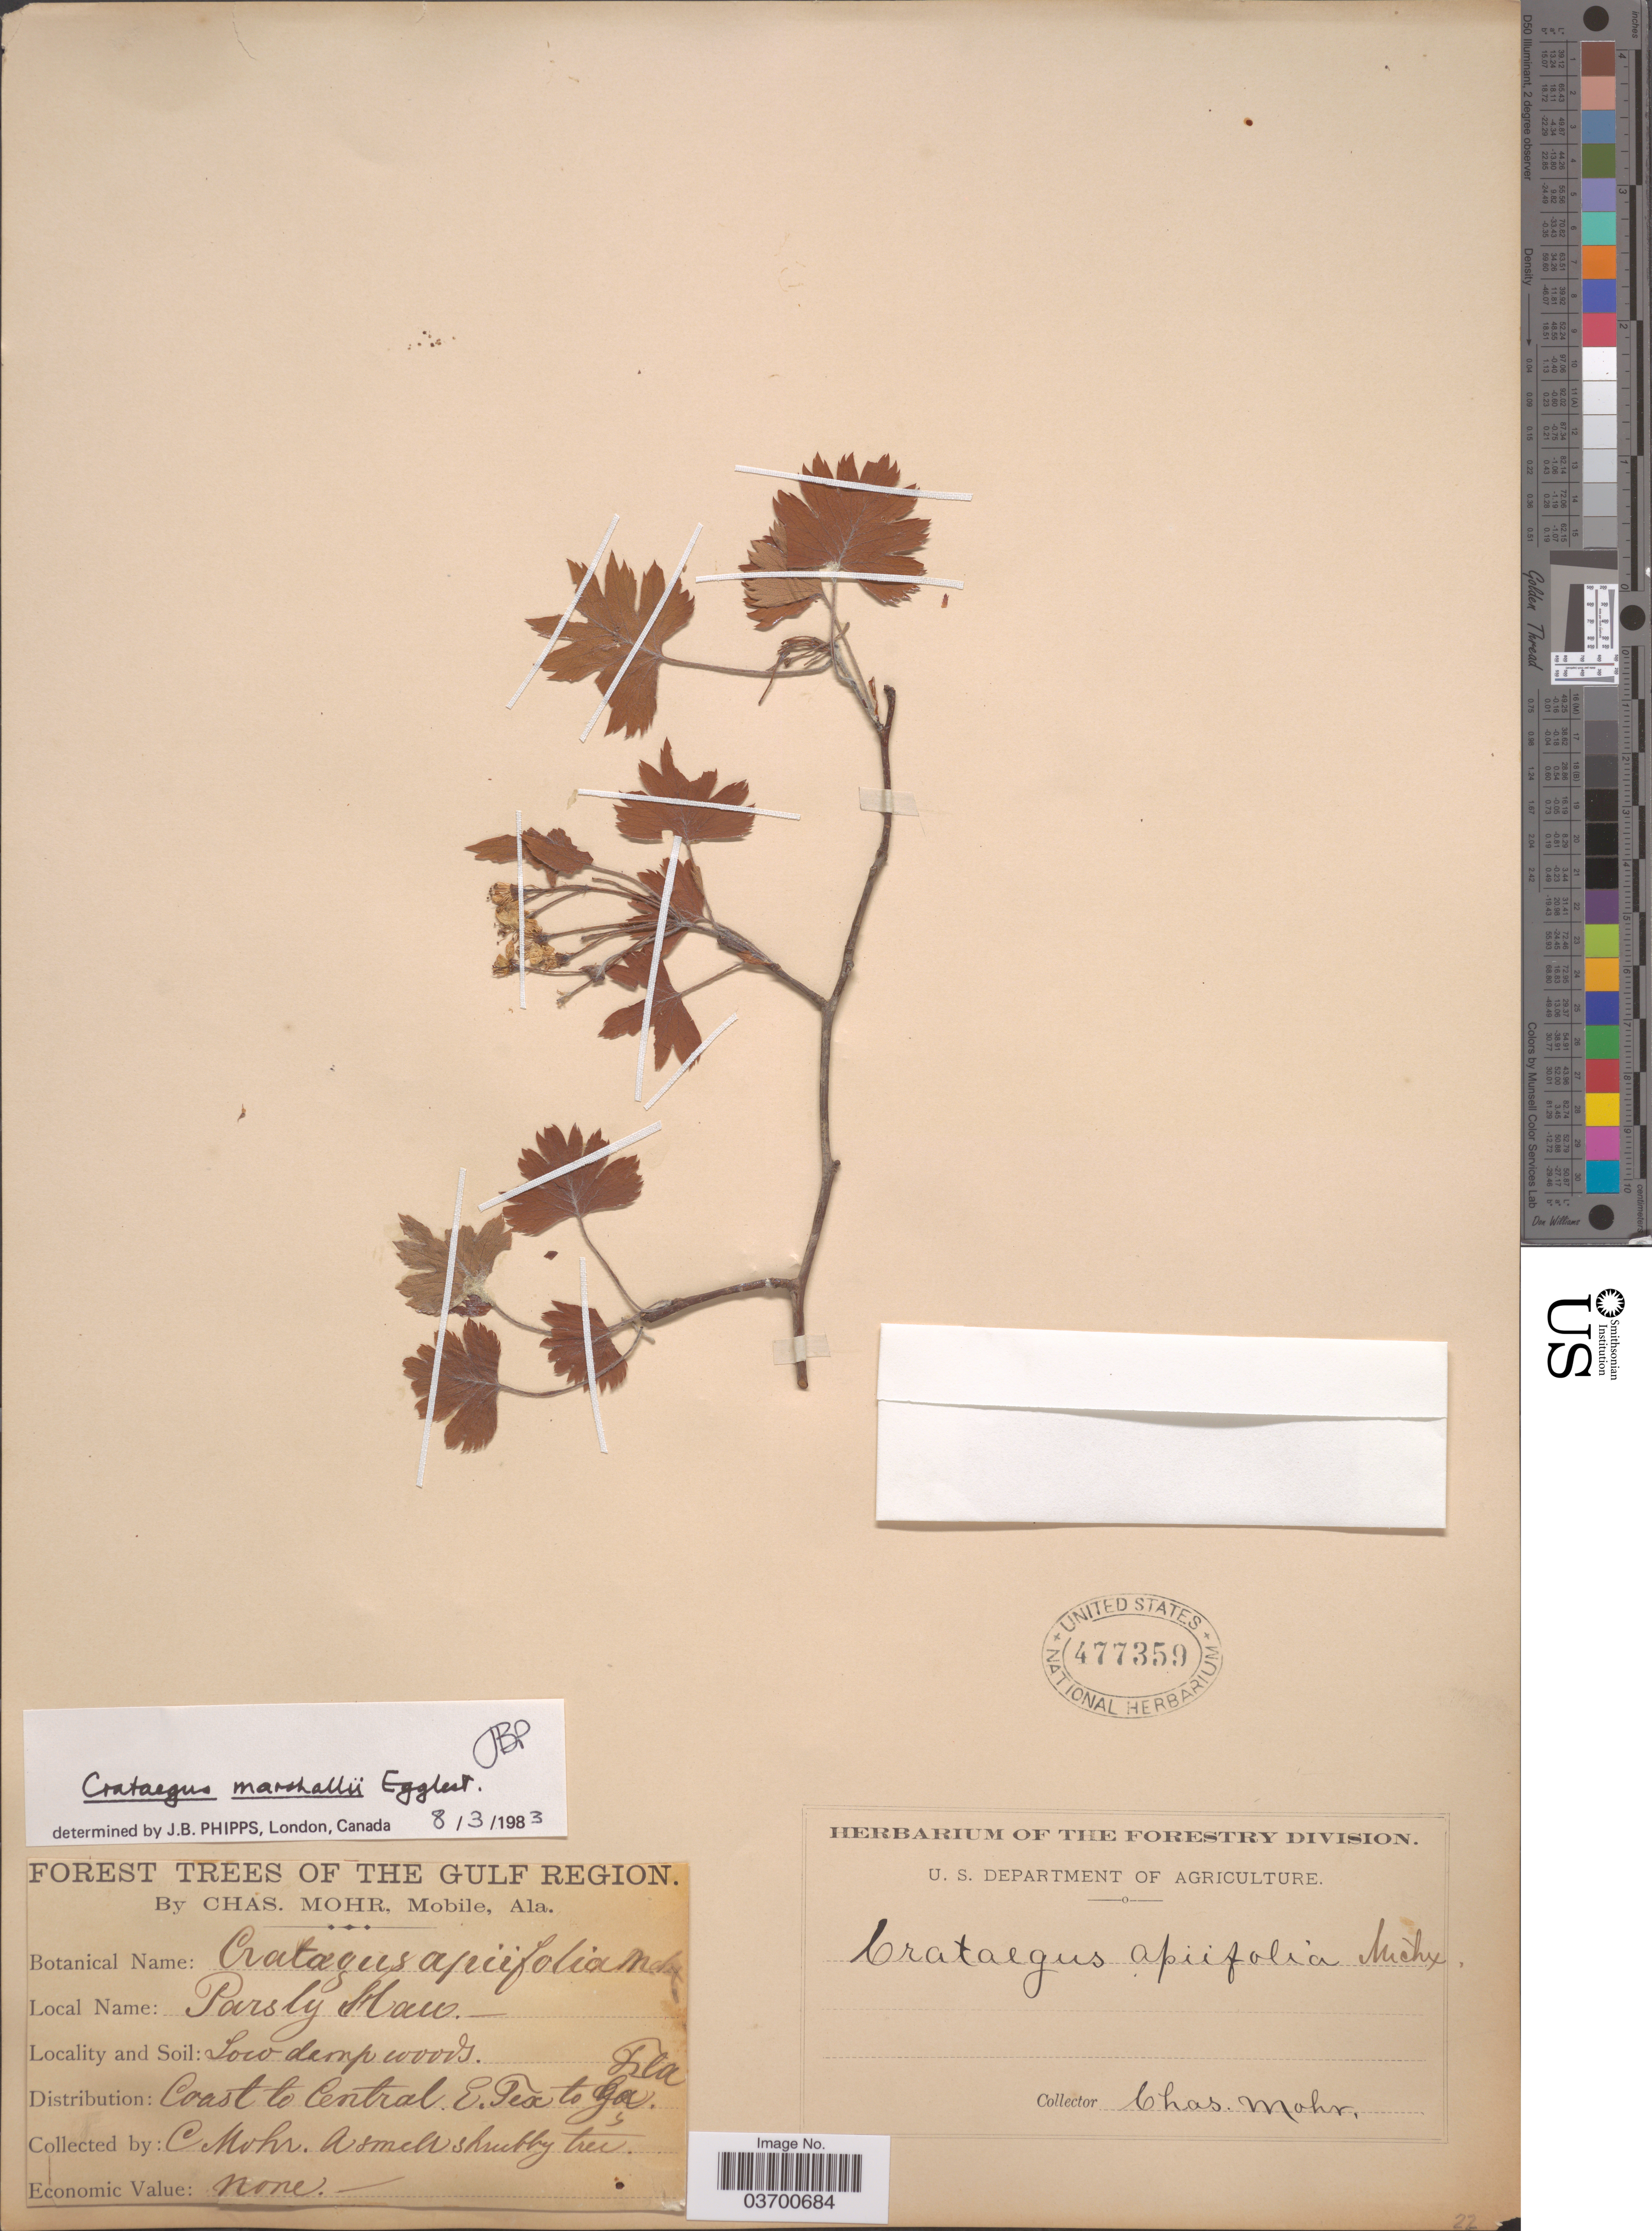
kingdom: Plantae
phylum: Tracheophyta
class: Magnoliopsida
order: Rosales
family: Rosaceae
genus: Crataegus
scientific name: Crataegus marshallii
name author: Eggl.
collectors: Mohr, C. T. (herbarium)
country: United States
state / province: Alabama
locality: The Gulf Region. Low damp woods.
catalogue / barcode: US 477359